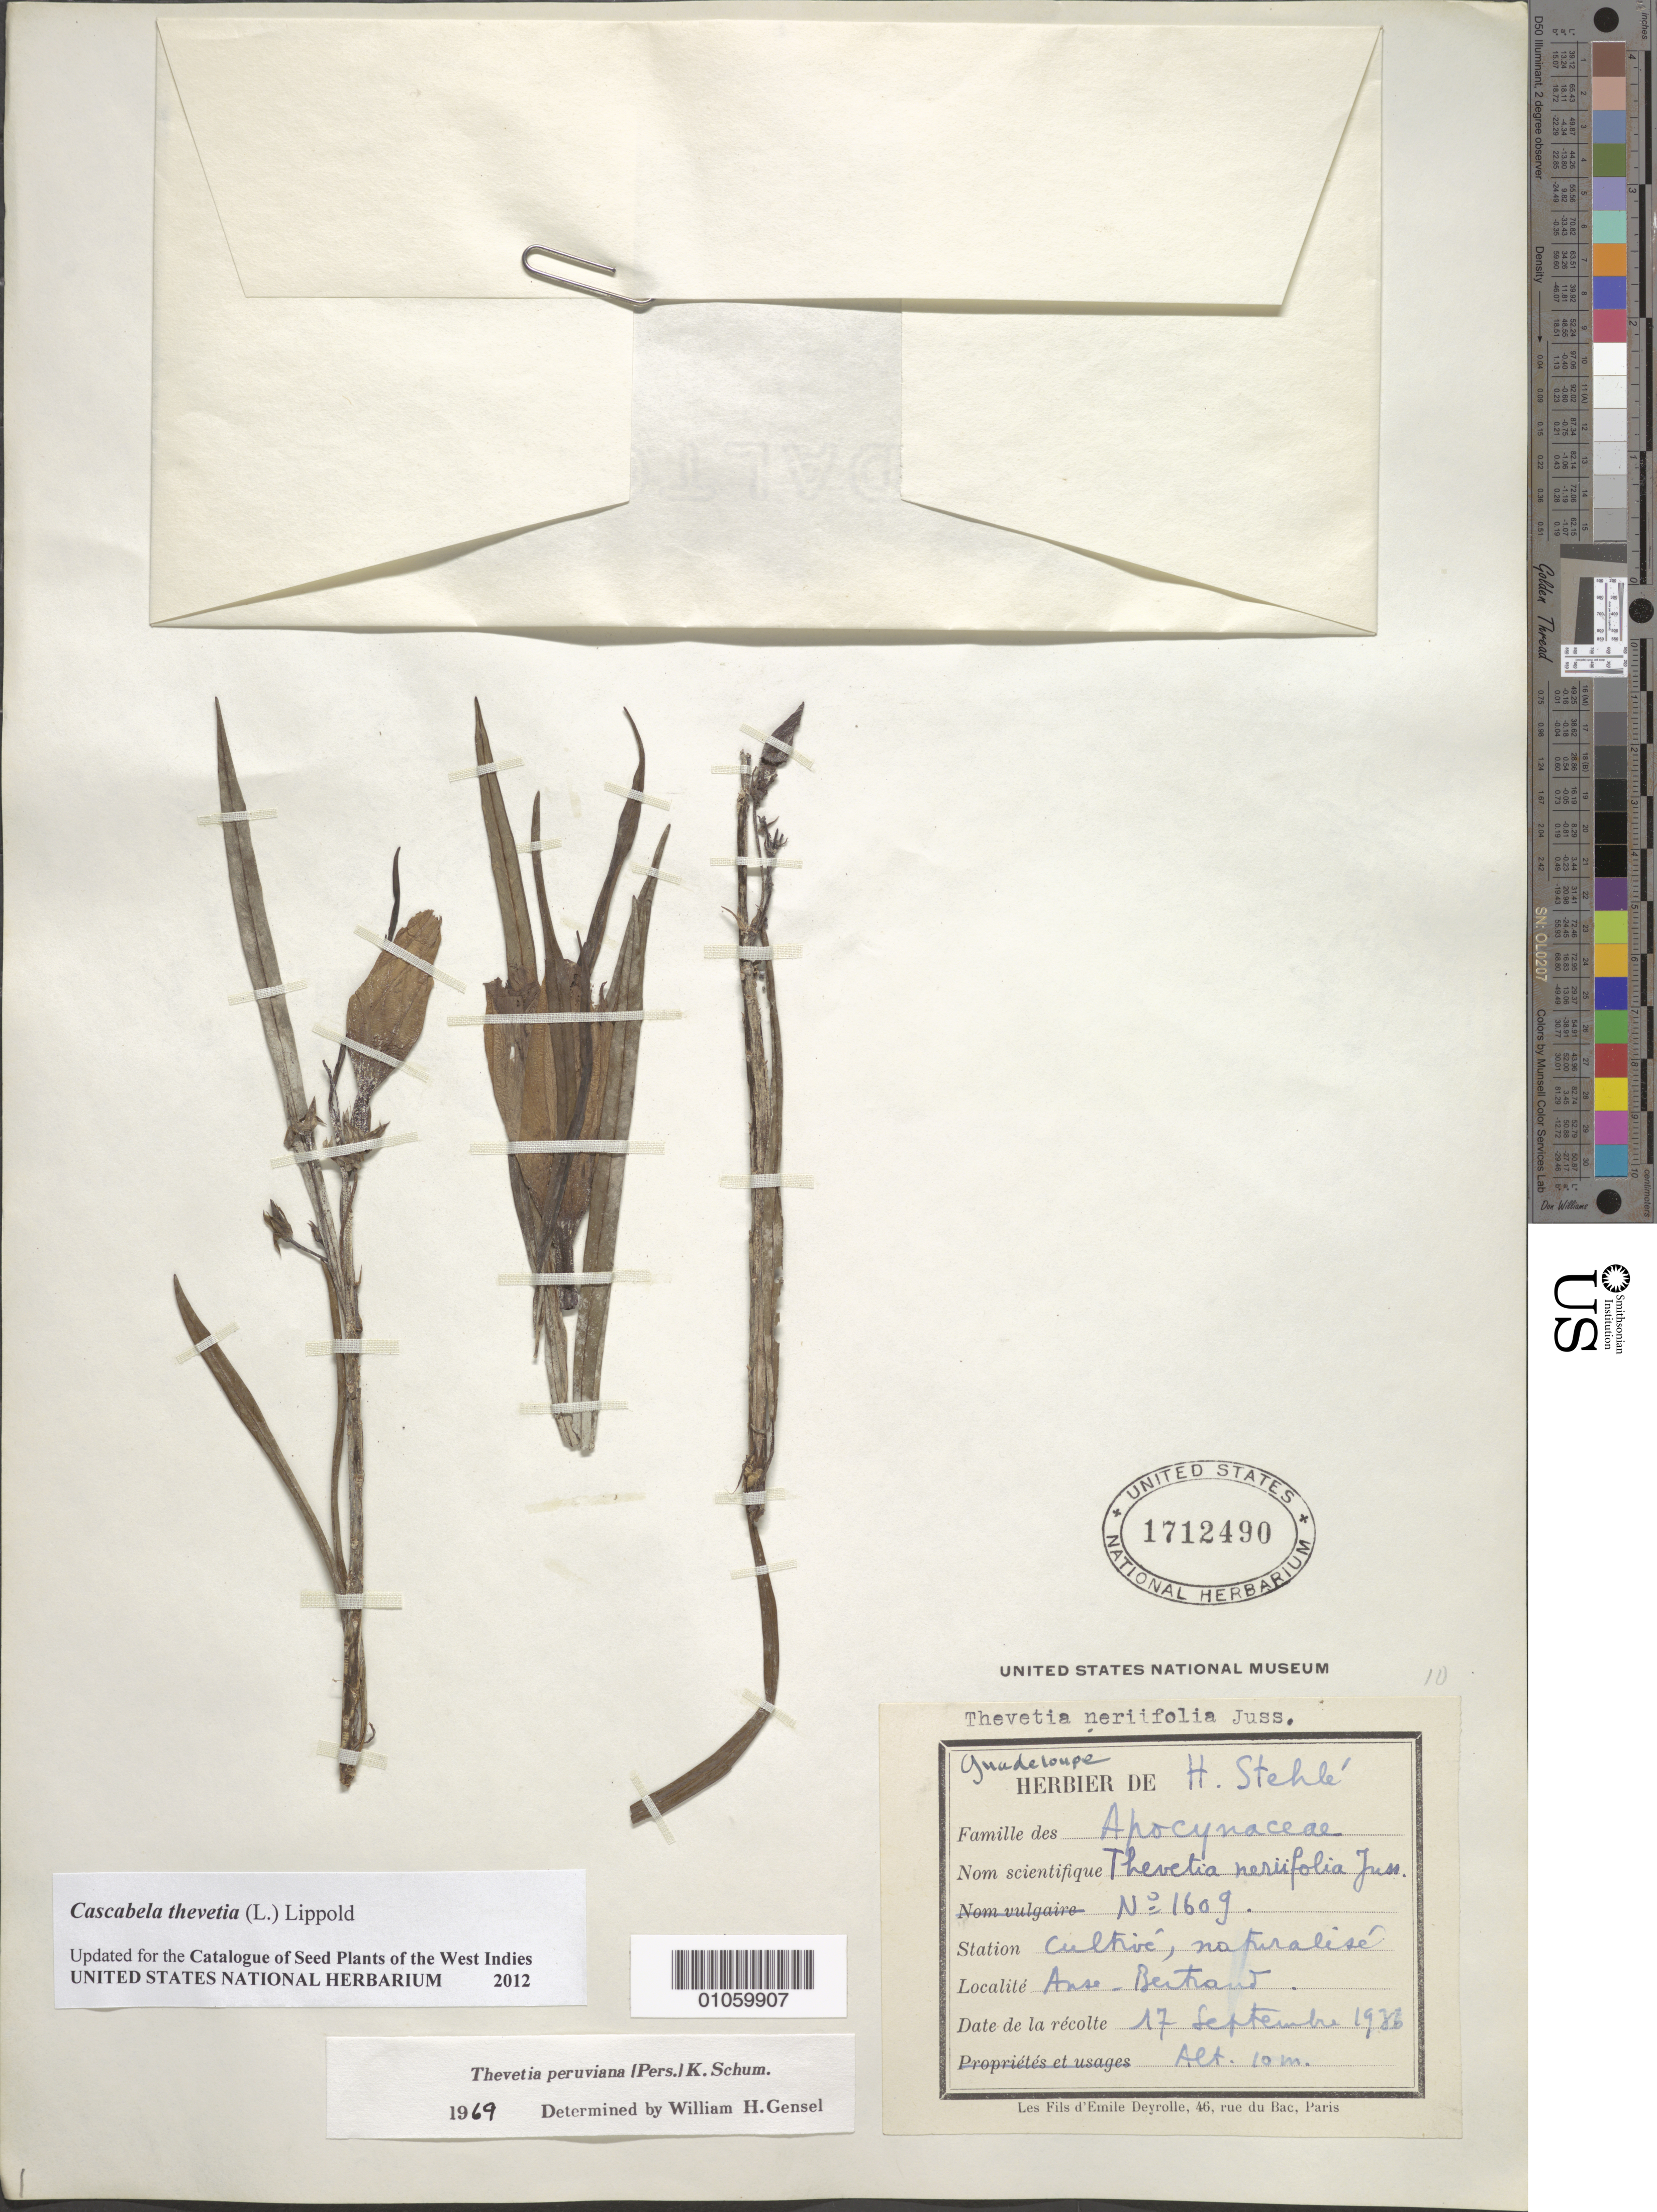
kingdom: Plantae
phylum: Tracheophyta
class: Magnoliopsida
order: Gentianales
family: Apocynaceae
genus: Cascabela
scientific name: Cascabela thevetia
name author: (L.) Lippold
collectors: H. Stehlé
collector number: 1609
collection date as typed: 17 Sep 1936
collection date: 1936-09-17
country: Guadeloupe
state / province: Grande-Terre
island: Grande Terre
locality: Anse-Bertrand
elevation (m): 10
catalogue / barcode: US 1712490